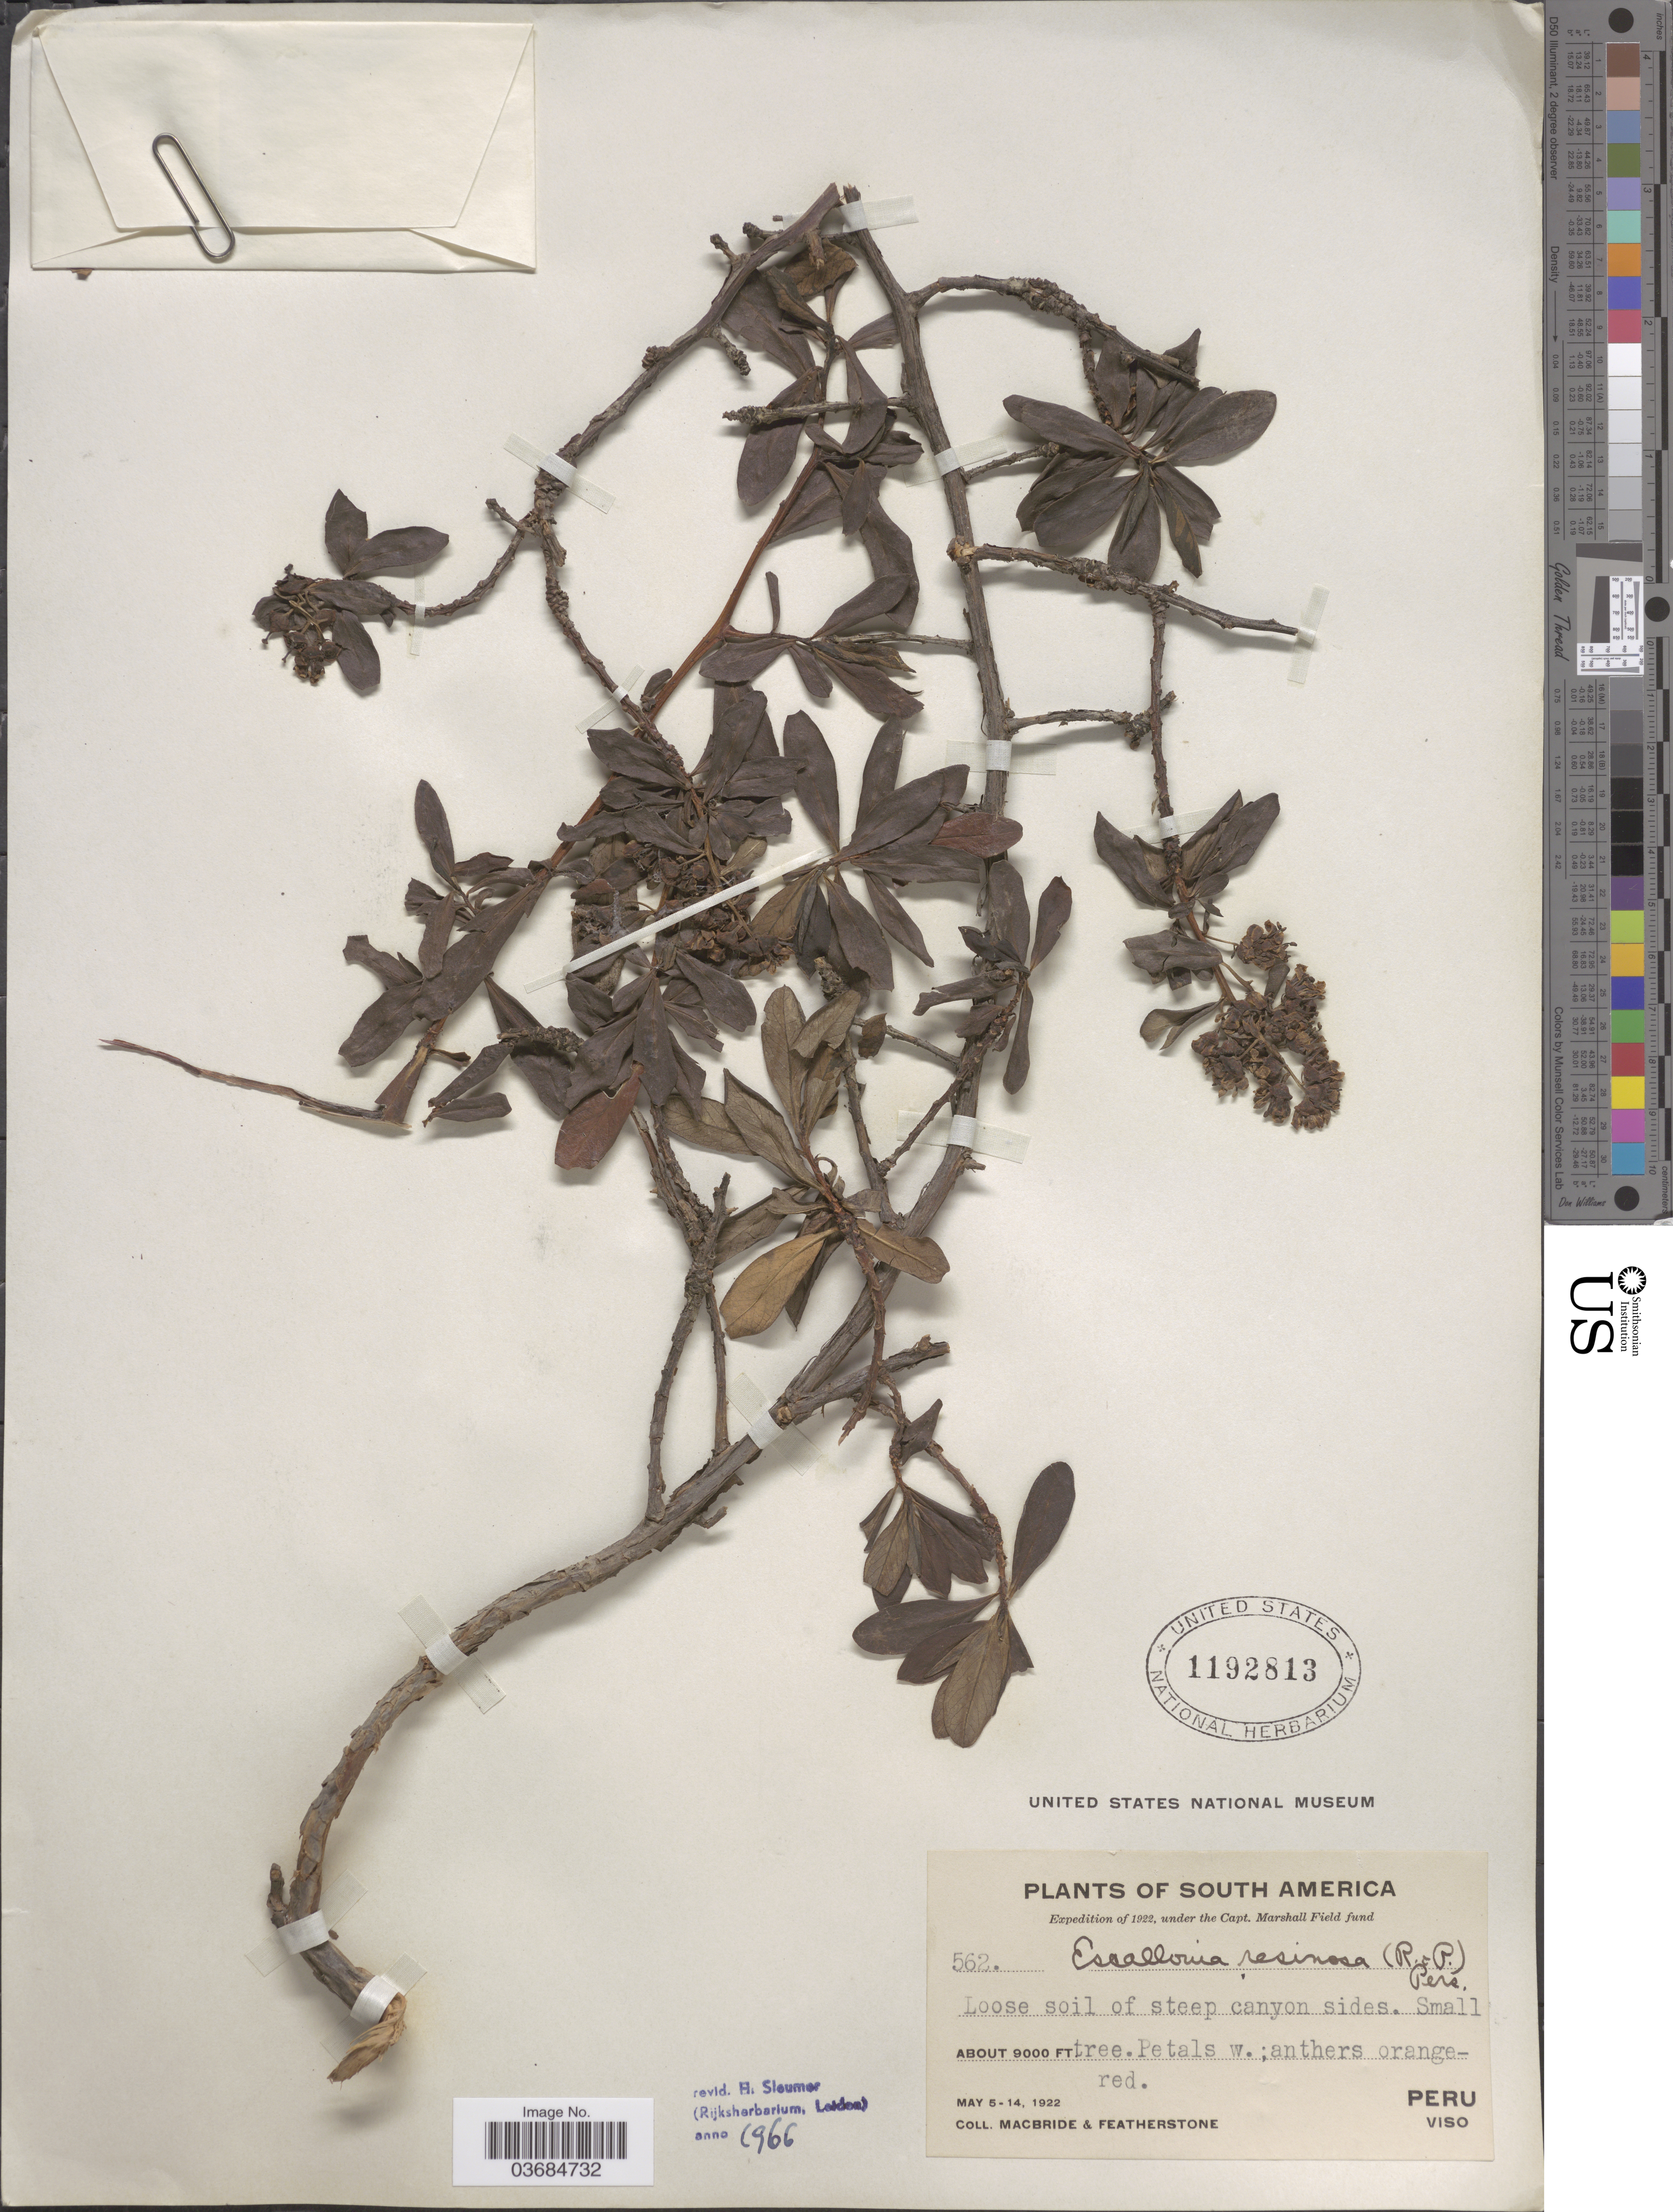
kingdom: Plantae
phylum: Tracheophyta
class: Magnoliopsida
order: Escalloniales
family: Escalloniaceae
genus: Escallonia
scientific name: Escallonia resinosa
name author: (Ruiz & Pav.) Pers.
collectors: Macbride, -- & -. Featherstone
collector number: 562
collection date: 1922-05-05/1922-05-14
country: Peru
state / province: Lima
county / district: Huarochirí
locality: Expedition of 1923. Loose soil of steep canyon sides. Viso.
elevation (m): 2743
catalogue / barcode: US 1192813